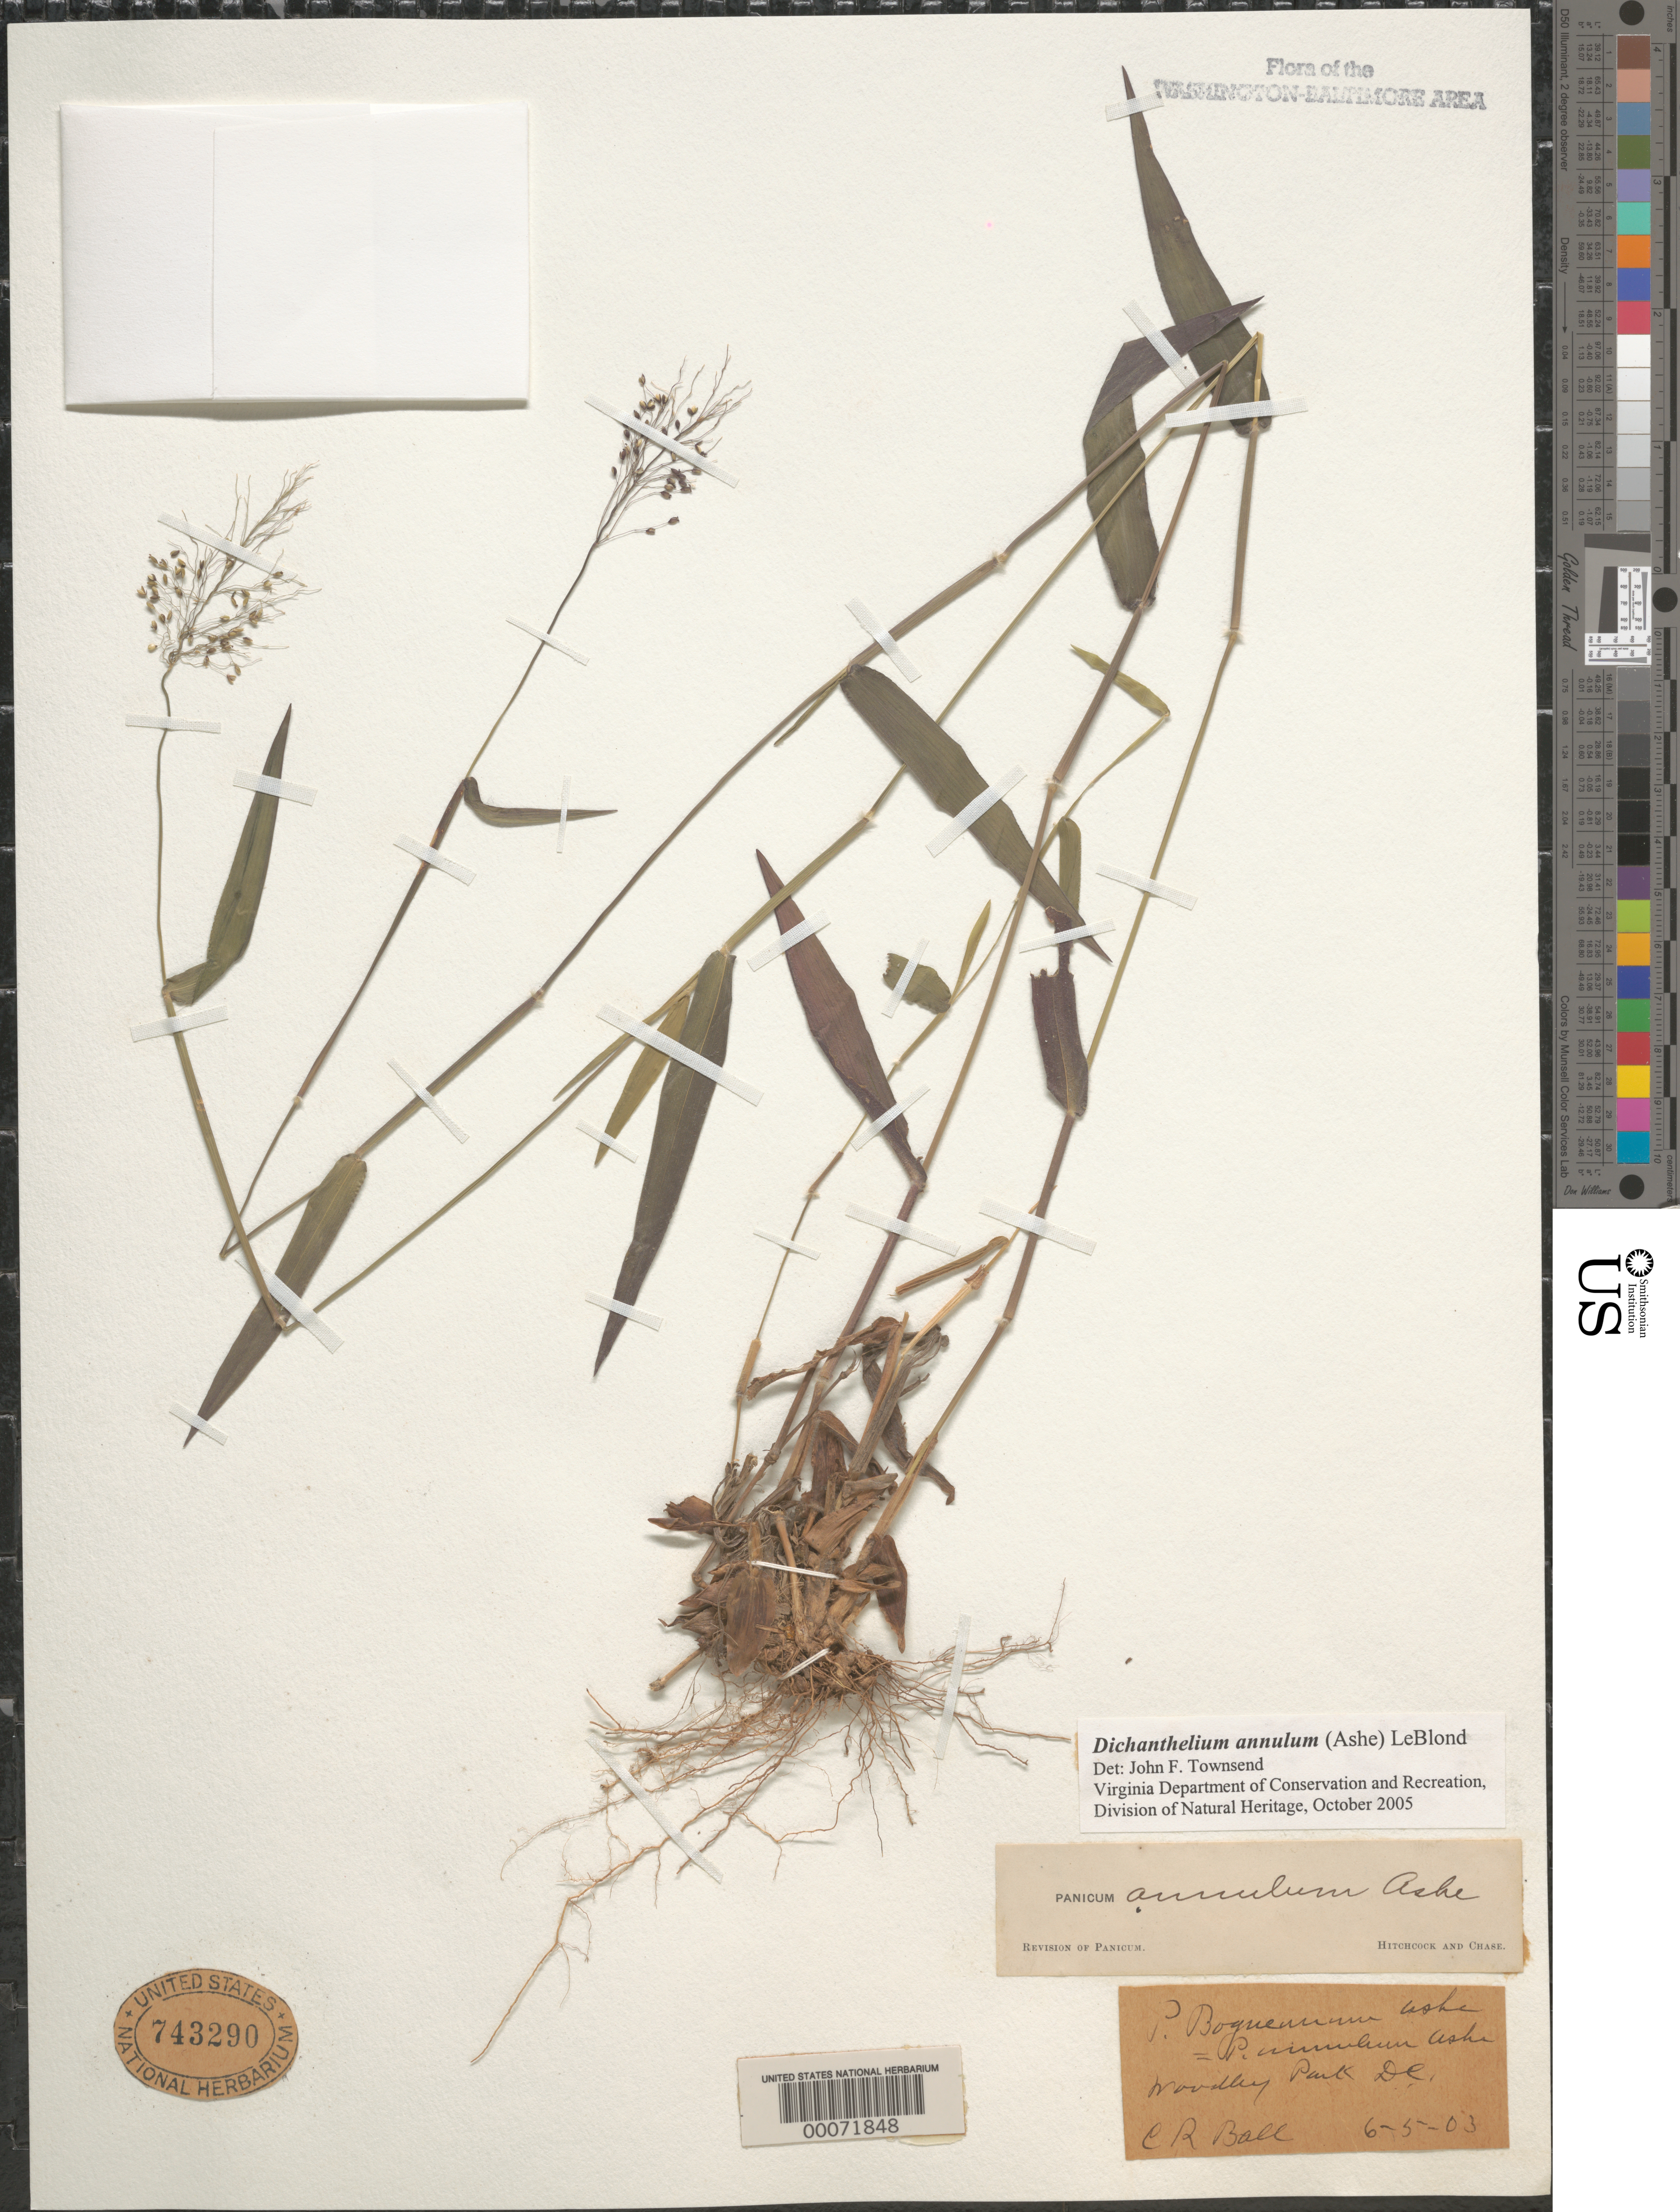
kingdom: Plantae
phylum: Tracheophyta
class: Liliopsida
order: Poales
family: Poaceae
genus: Dichanthelium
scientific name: Dichanthelium annulum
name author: (Ashe) LeBlond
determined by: Townsend, John F.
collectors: C. R. Ball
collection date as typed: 06 May 1903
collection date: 1903-05-06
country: United States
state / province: District of Columbia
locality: Woodley Park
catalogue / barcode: US 743290